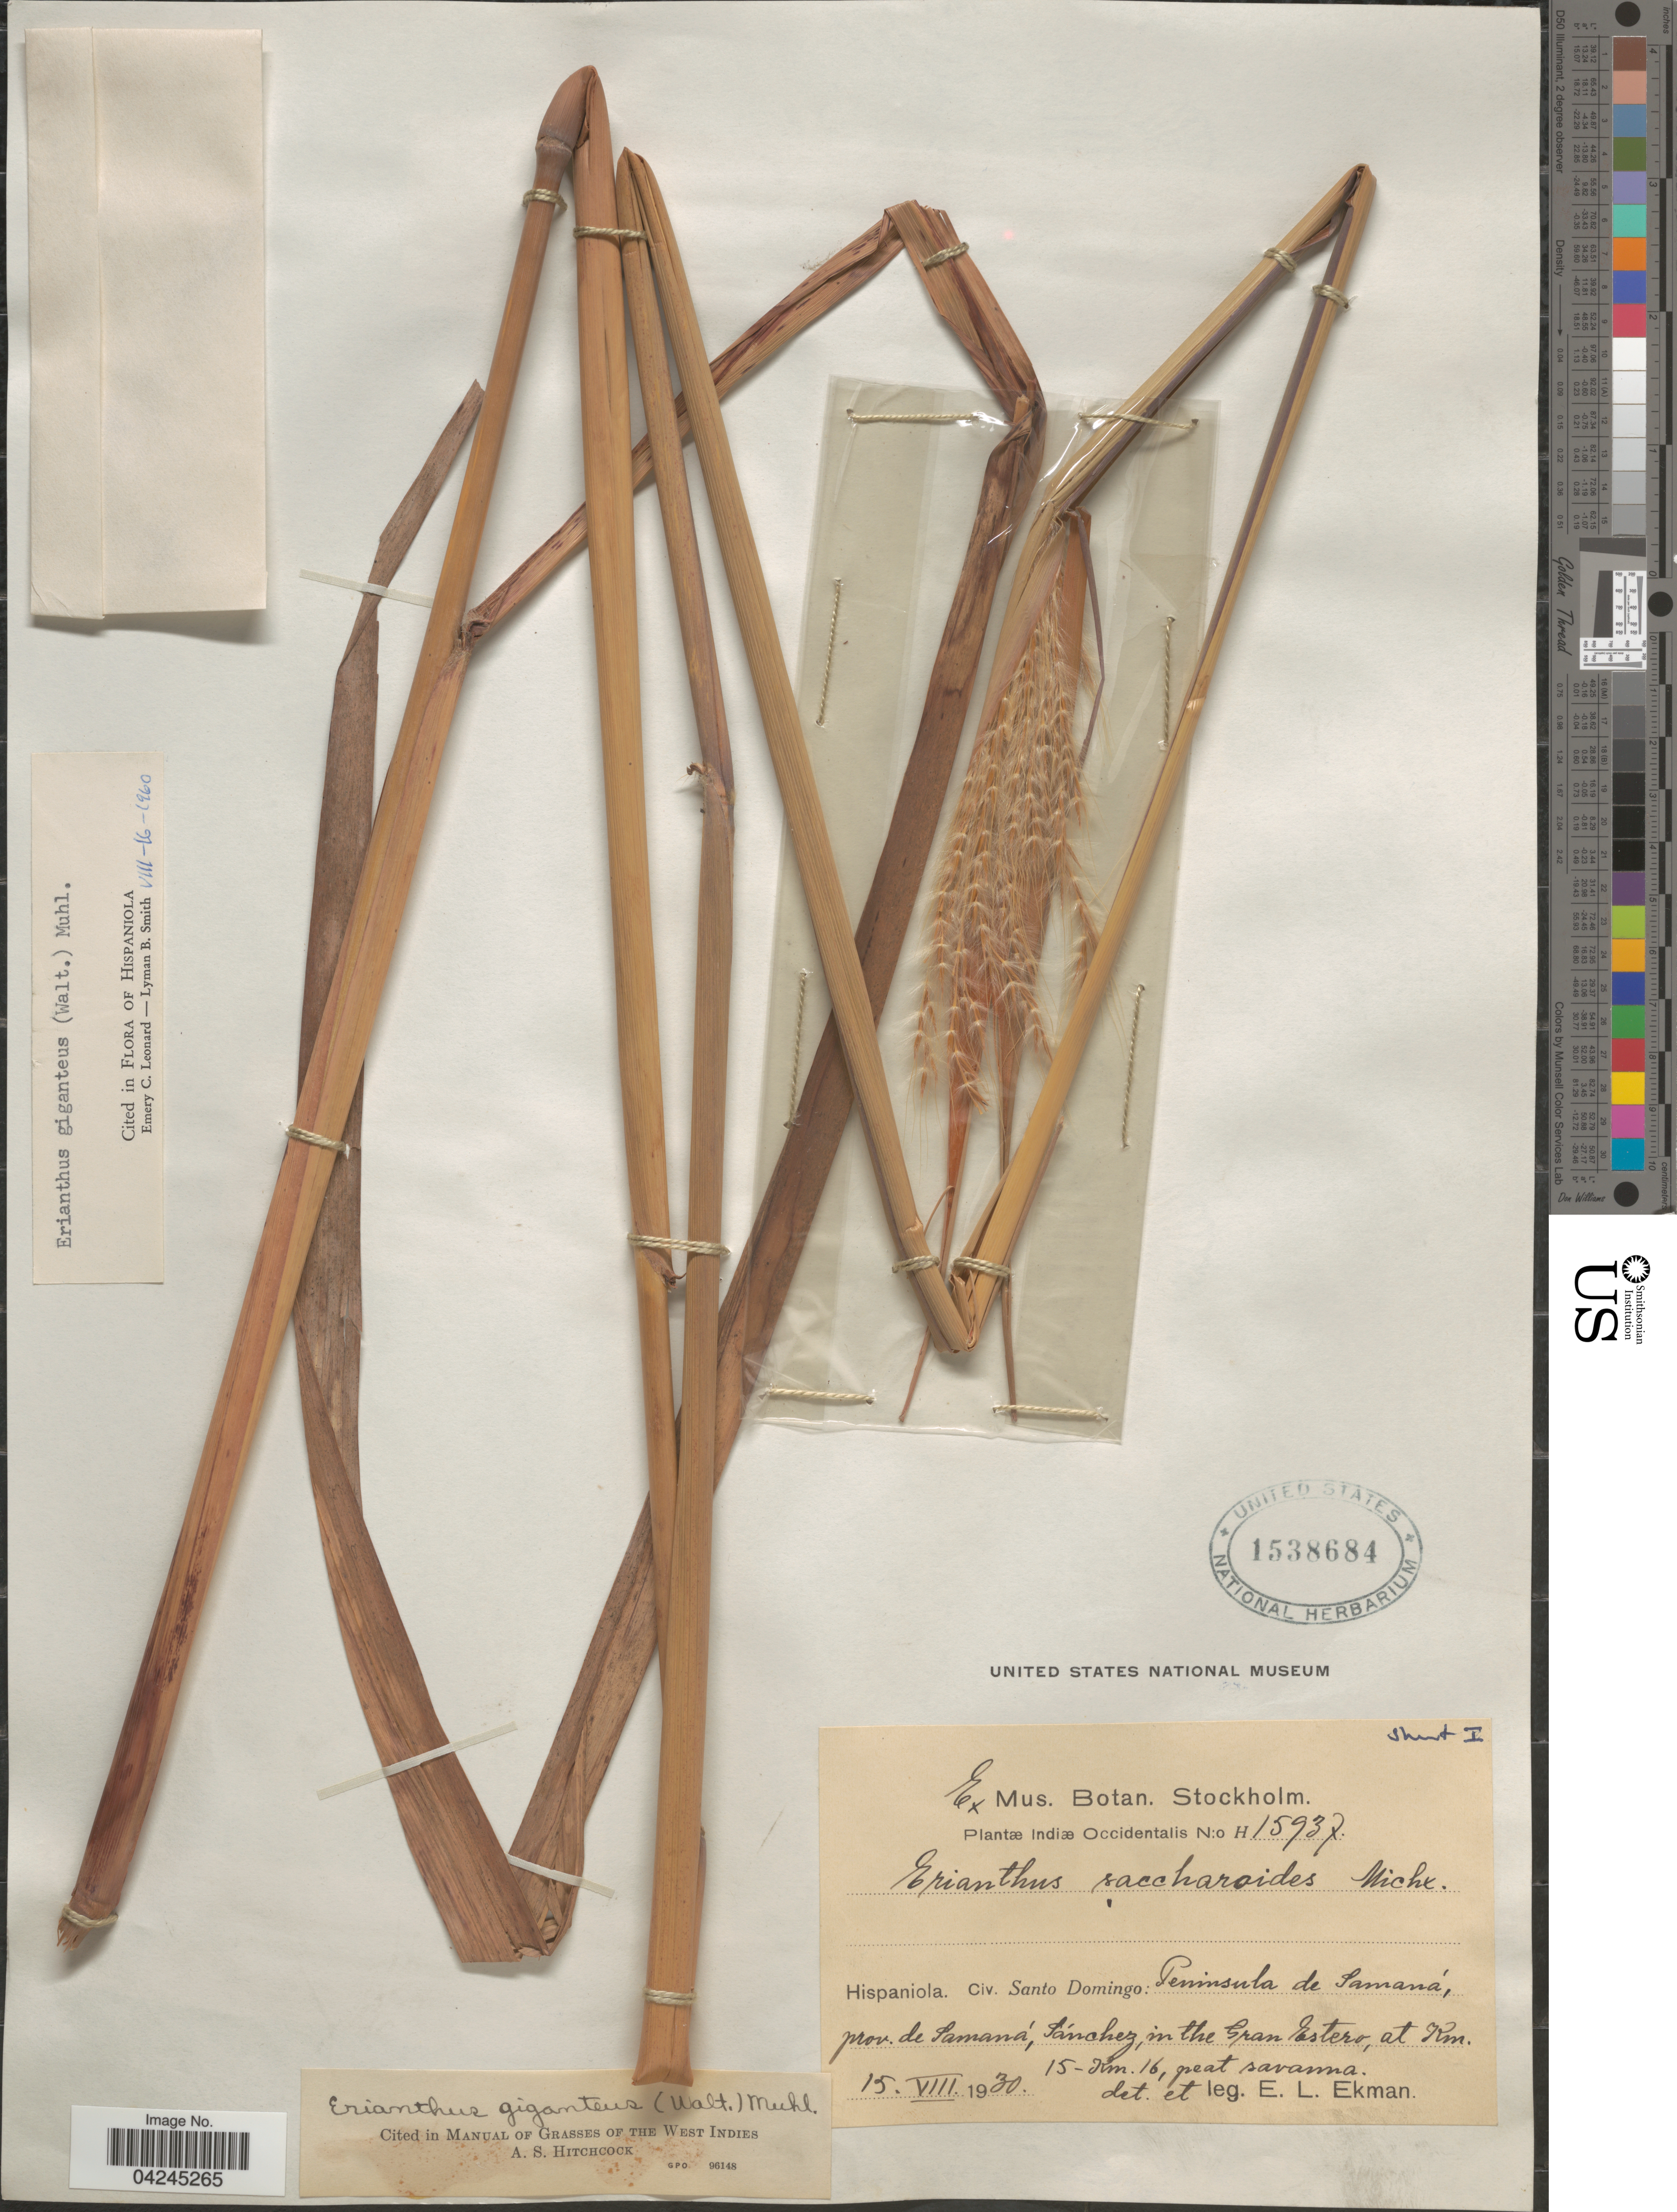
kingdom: Plantae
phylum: Tracheophyta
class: Liliopsida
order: Poales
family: Poaceae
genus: Erianthus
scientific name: Erianthus giganteus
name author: (Walter) P. Beauv.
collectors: E. L. Ekman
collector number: H15937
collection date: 1930-08-15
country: Dominican Republic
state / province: Samaná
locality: Indiæ Occidentalis. Hispaniola. Civ. Santo Domingo: Peninsula de Samaná, Sánchez, in the Gran Estero, at Km. 15-Km. 16.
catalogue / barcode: US 1538684